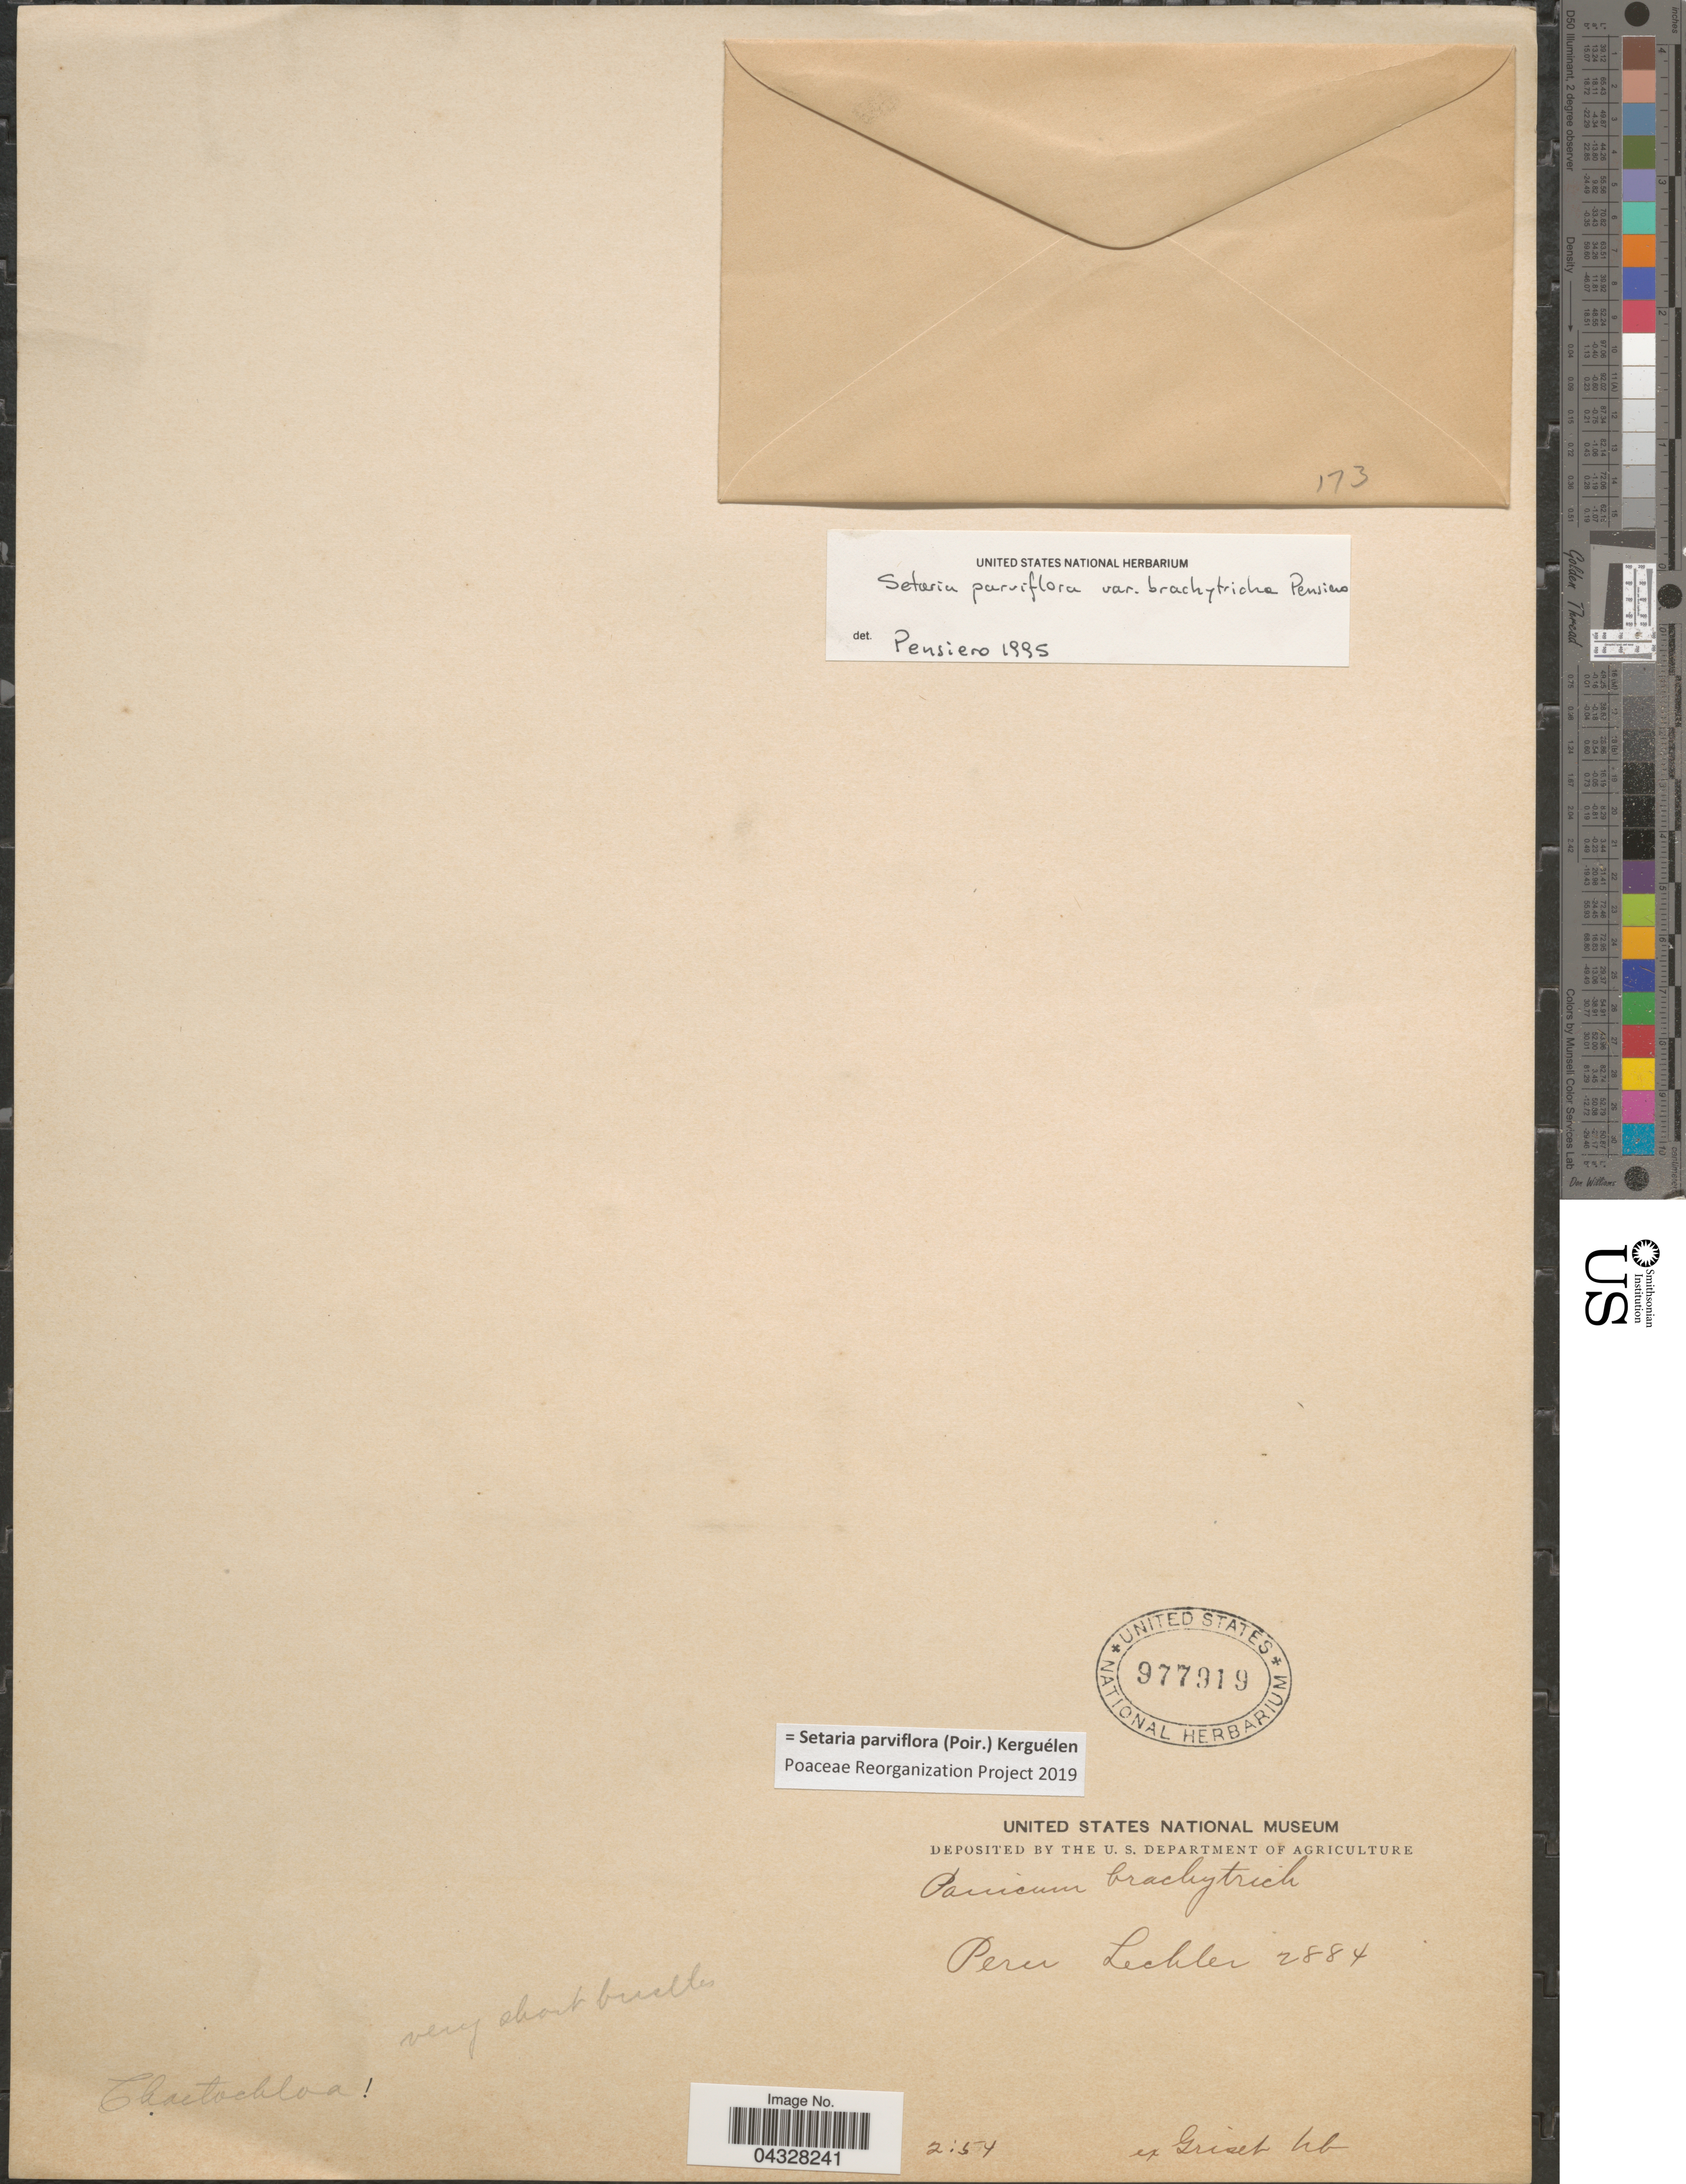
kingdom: Plantae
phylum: Tracheophyta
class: Liliopsida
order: Poales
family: Poaceae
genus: Setaria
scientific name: Setaria parviflora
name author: (Poir.) Kerguélen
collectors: -. Lechler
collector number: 2884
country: Peru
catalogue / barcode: US 977919